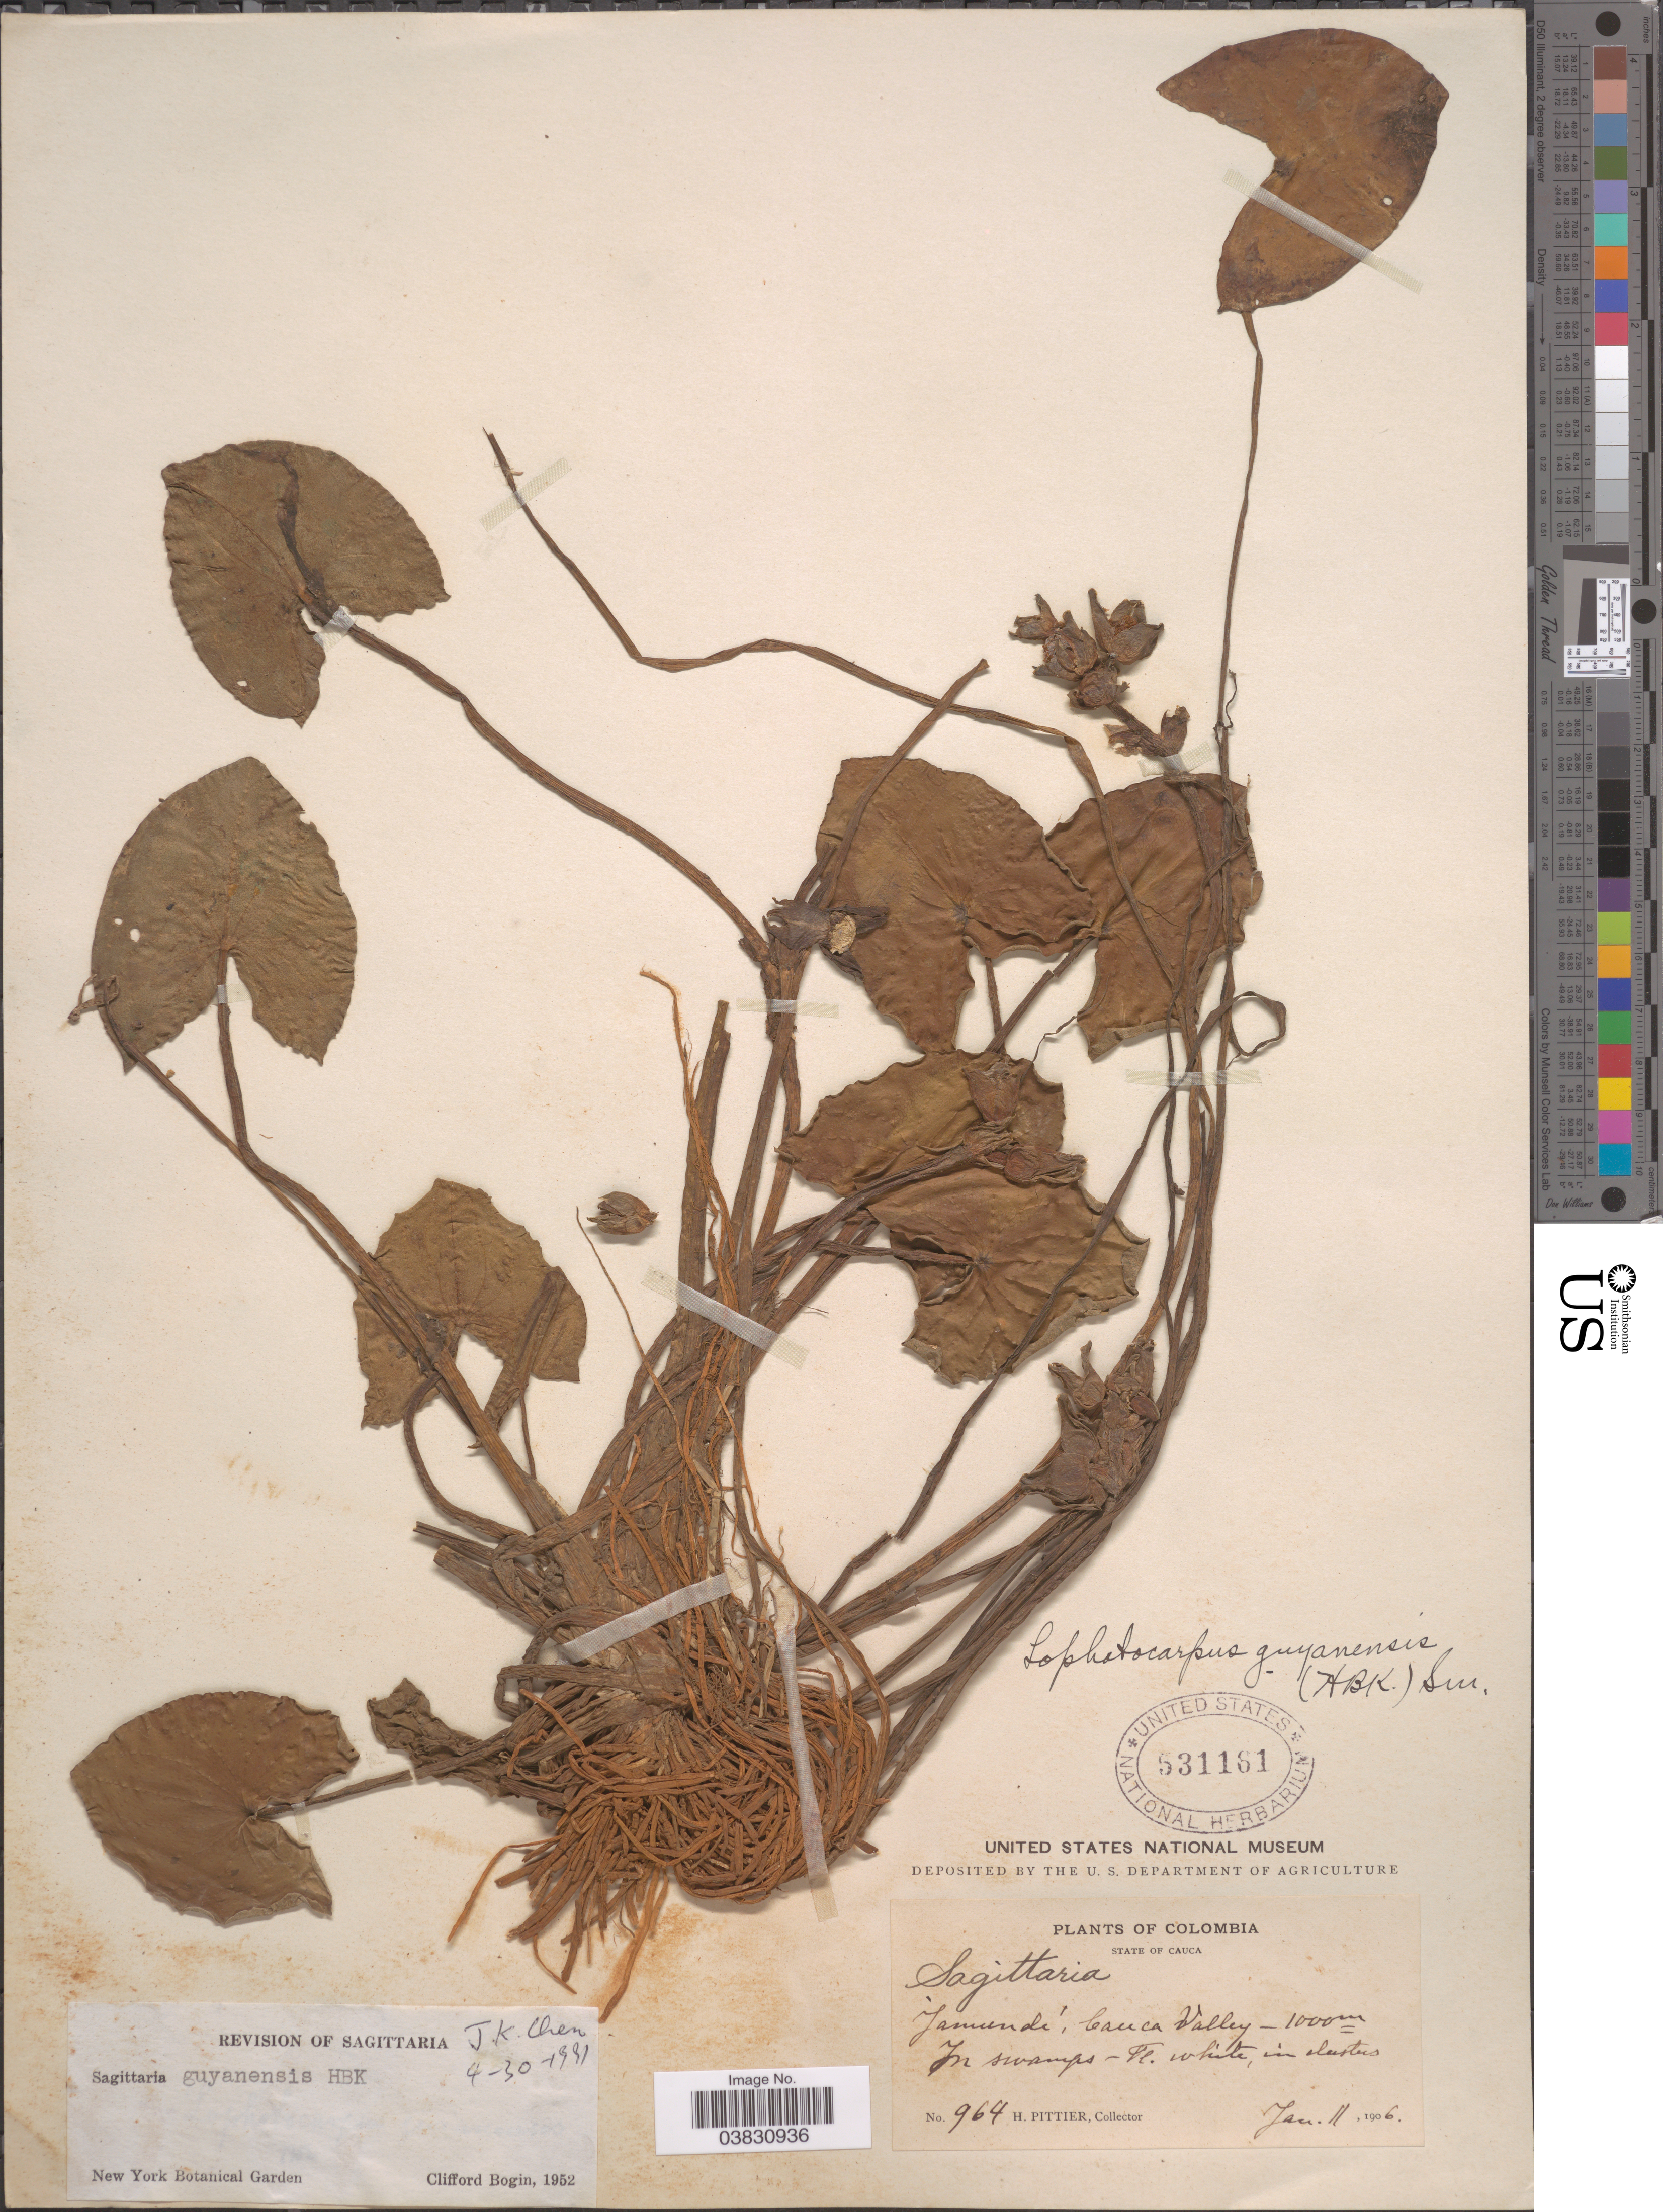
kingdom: Plantae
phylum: Tracheophyta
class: Liliopsida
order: Alismatales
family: Alismataceae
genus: Sagittaria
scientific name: Sagittaria guayanensis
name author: Kunth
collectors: H. F. Pittier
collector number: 964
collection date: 1906-01-11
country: Colombia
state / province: Cauca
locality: Jamundí, Cauca Valley.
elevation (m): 1000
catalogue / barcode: US 531161